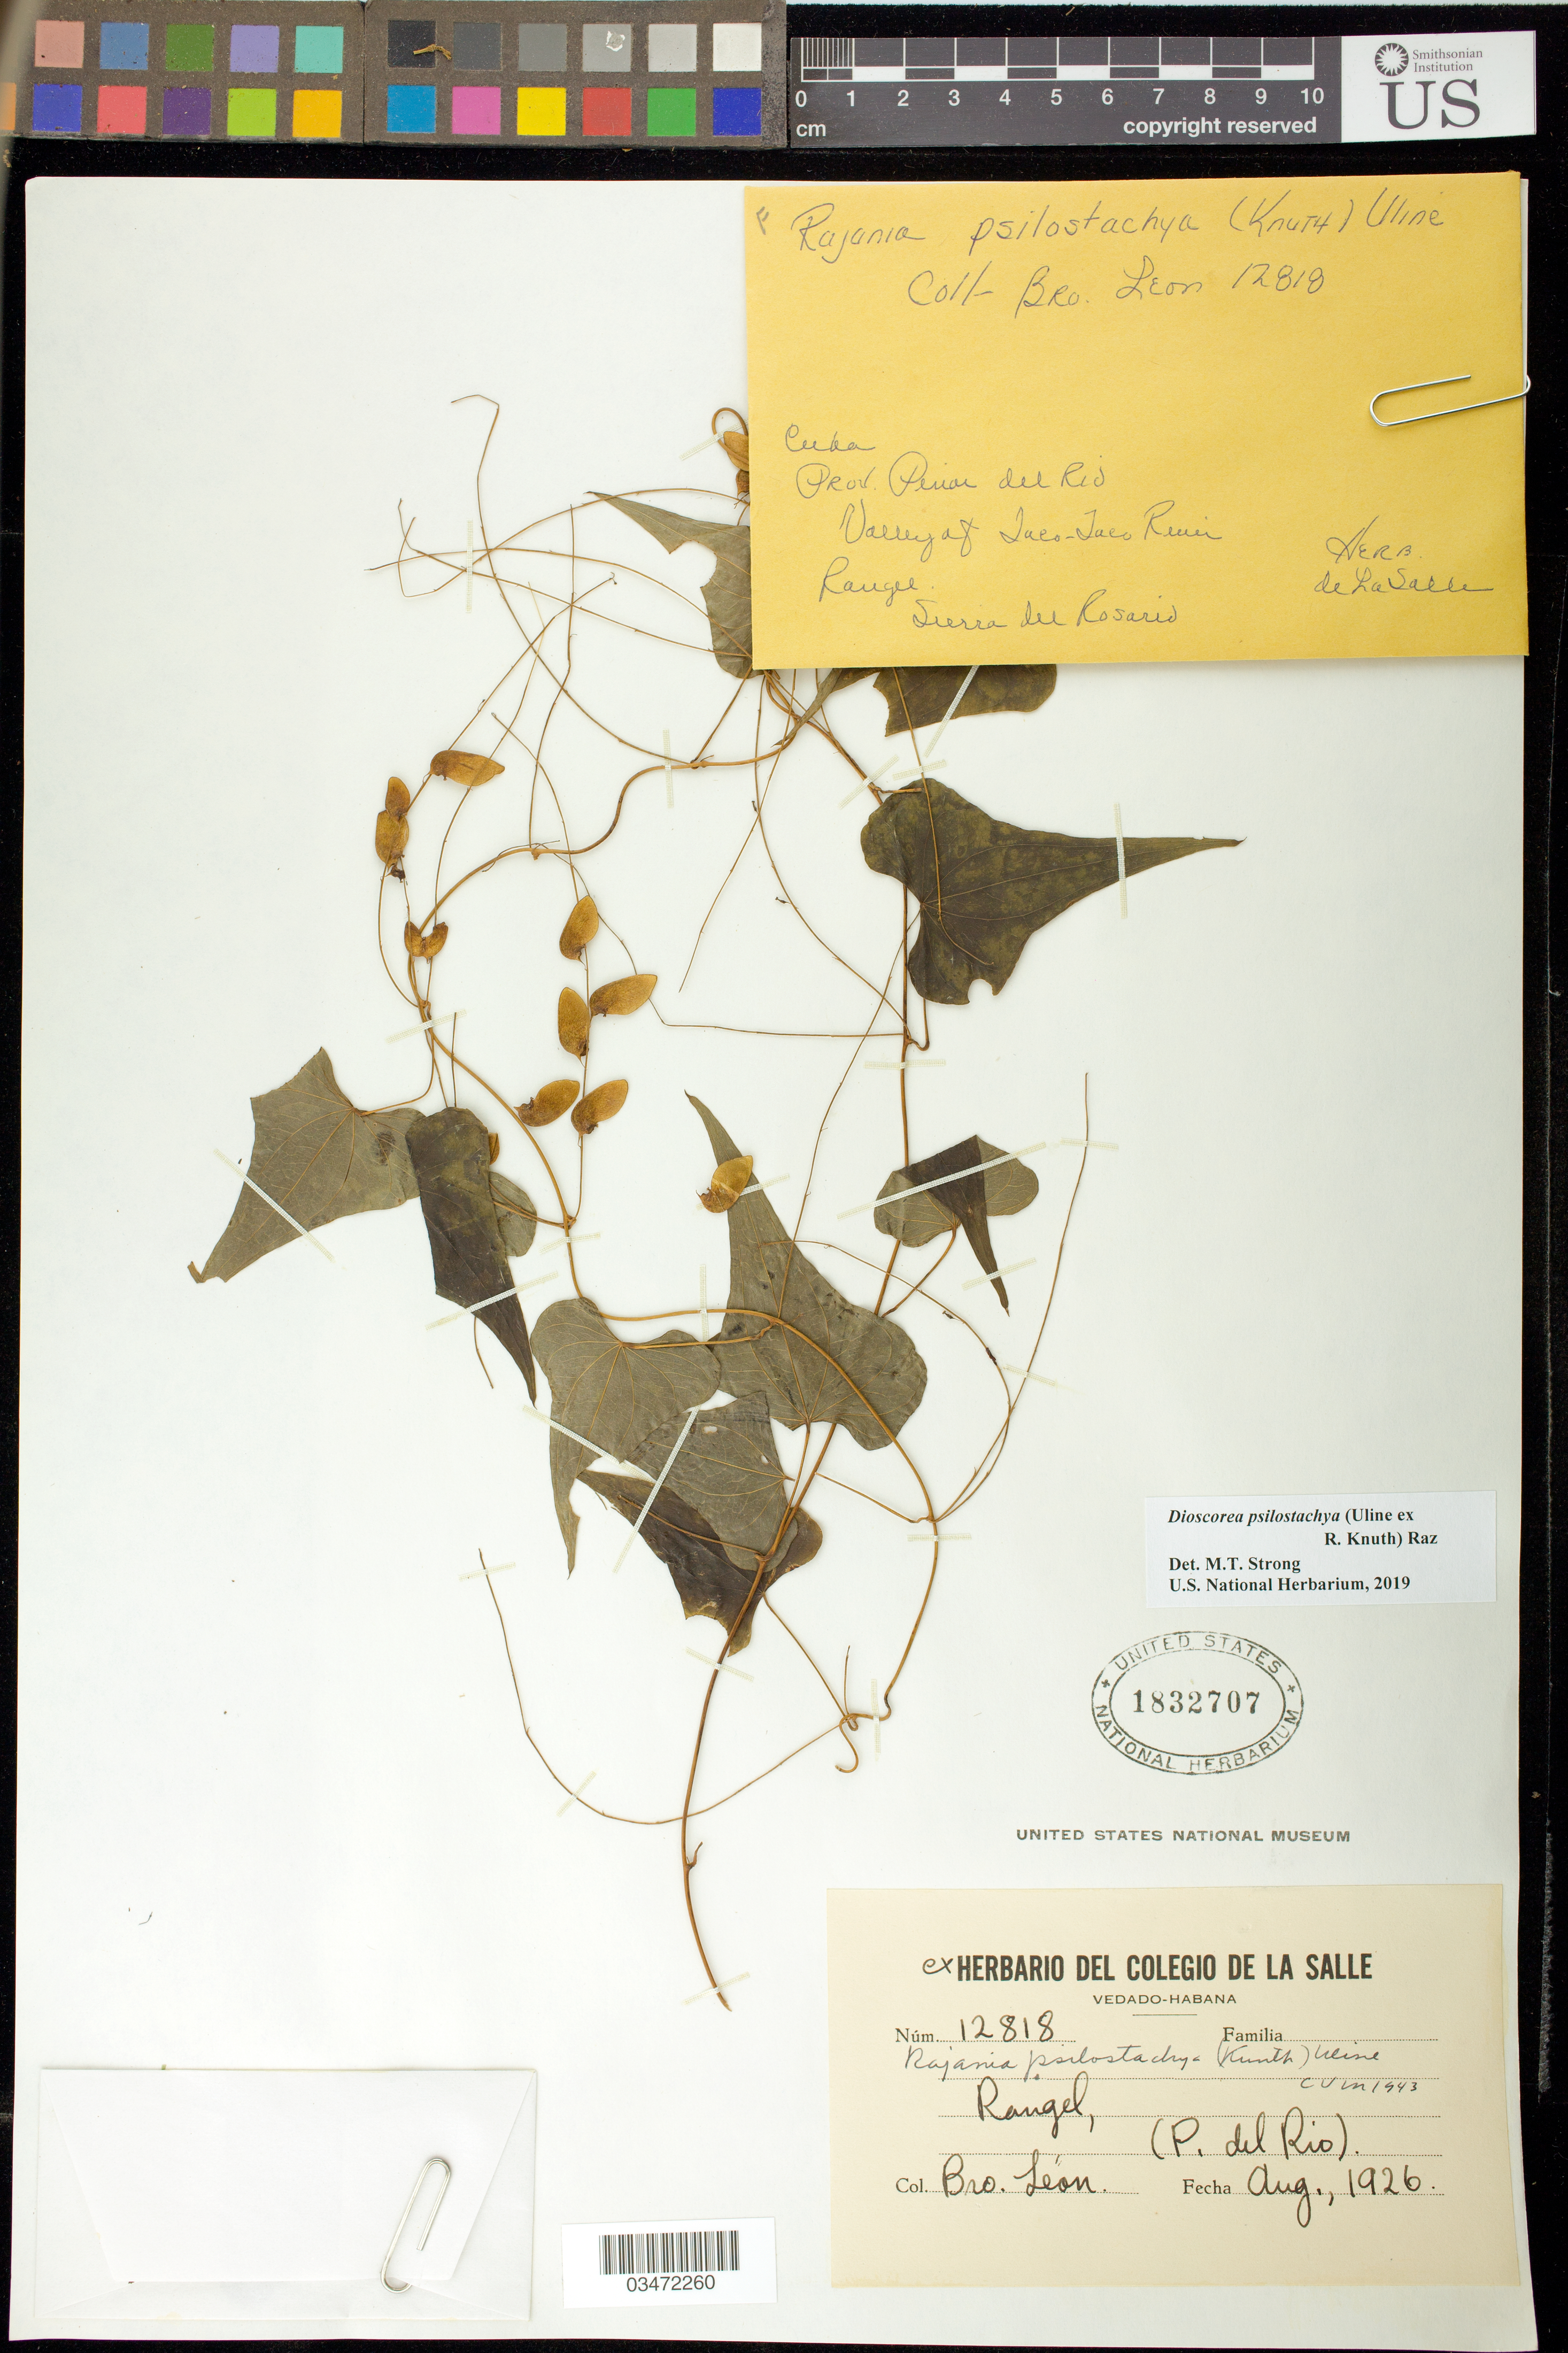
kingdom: Plantae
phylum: Tracheophyta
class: Liliopsida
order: Dioscoreales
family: Dioscoreaceae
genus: Dioscorea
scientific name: Dioscorea psilostachya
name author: (Kunth) Raz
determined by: Strong, M. T., (US), Smithsonian Institution - National Museum of Natural History (UNITED STATES)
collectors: Bro. León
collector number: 12818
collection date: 1926-08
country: Cuba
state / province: Pinar del Río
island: Cuba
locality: Rangel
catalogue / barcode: US 1832707